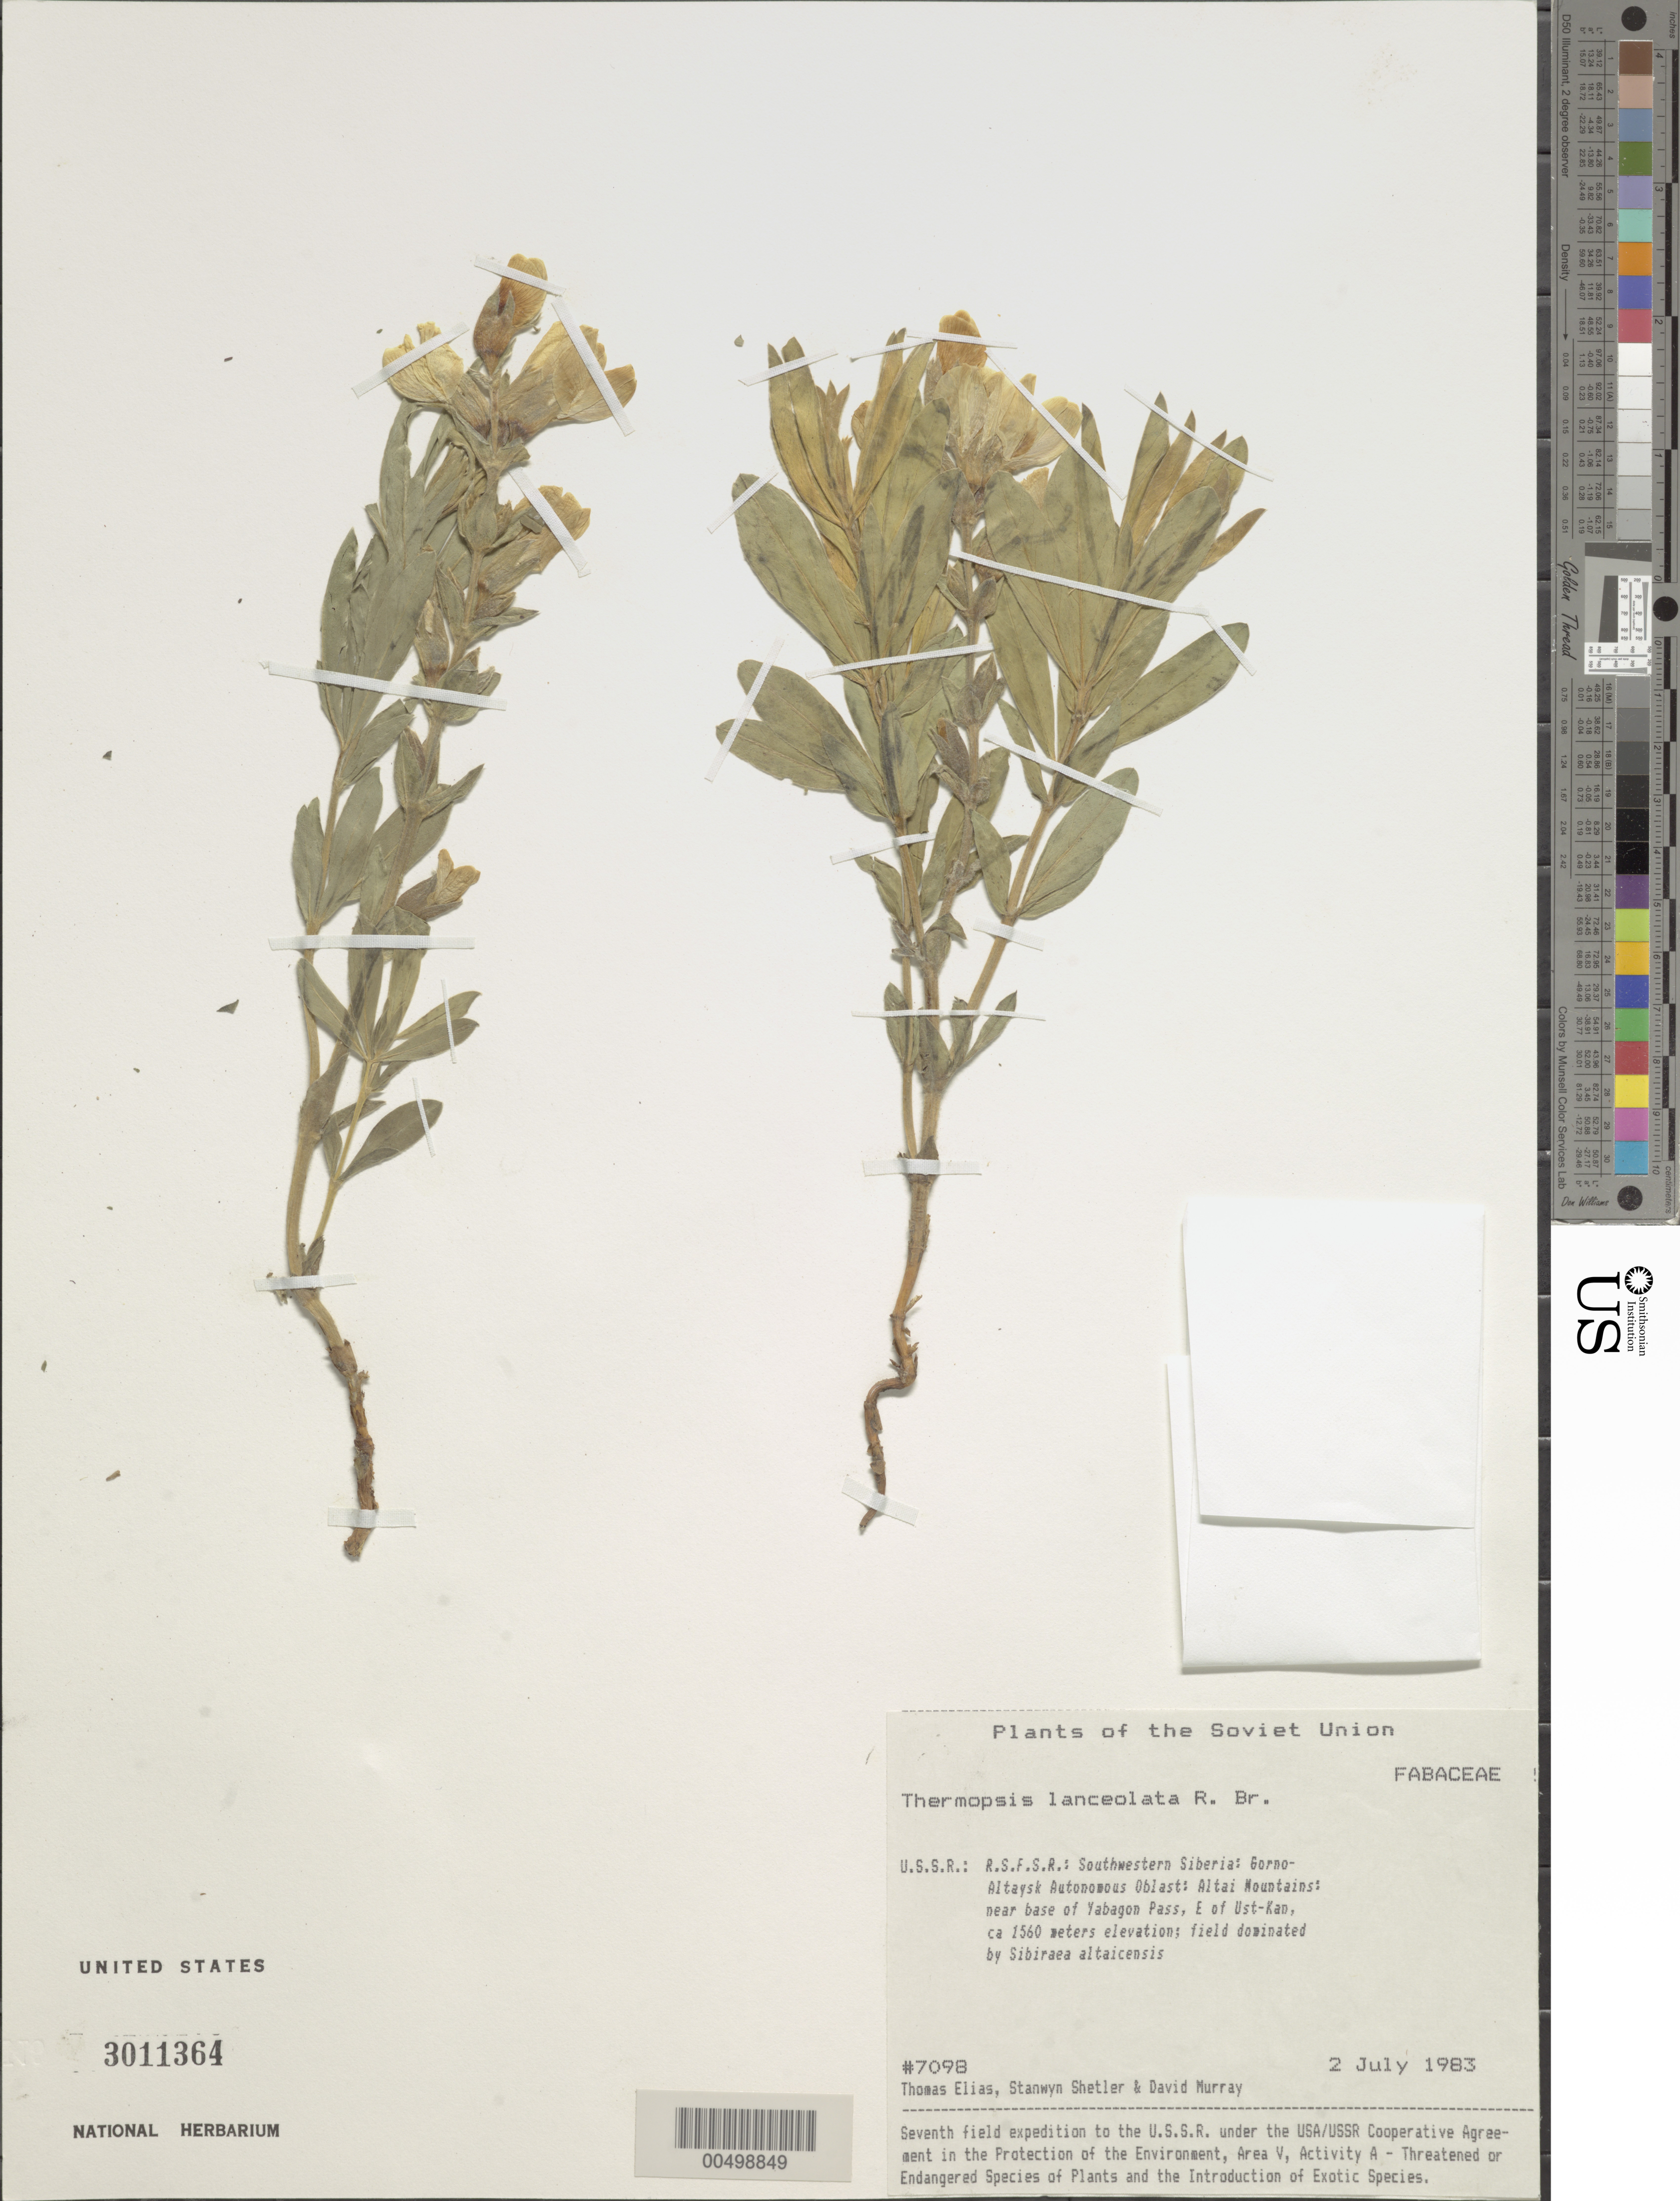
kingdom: Plantae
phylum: Tracheophyta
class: Magnoliopsida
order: Fabales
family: Fabaceae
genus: Thermopsis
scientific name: Thermopsis lanceolata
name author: R. Br.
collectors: T. Elias, S. Shetler & D. F. Murray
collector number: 7098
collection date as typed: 02 Jul 1983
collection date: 1983-07-02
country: Russian Federation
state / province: Altai Republic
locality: Altai Mountains, near base of Yabagon Pass, E of Ust-Kan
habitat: field dominated by Sibiraea altaiensis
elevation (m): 1560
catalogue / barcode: US 3011364